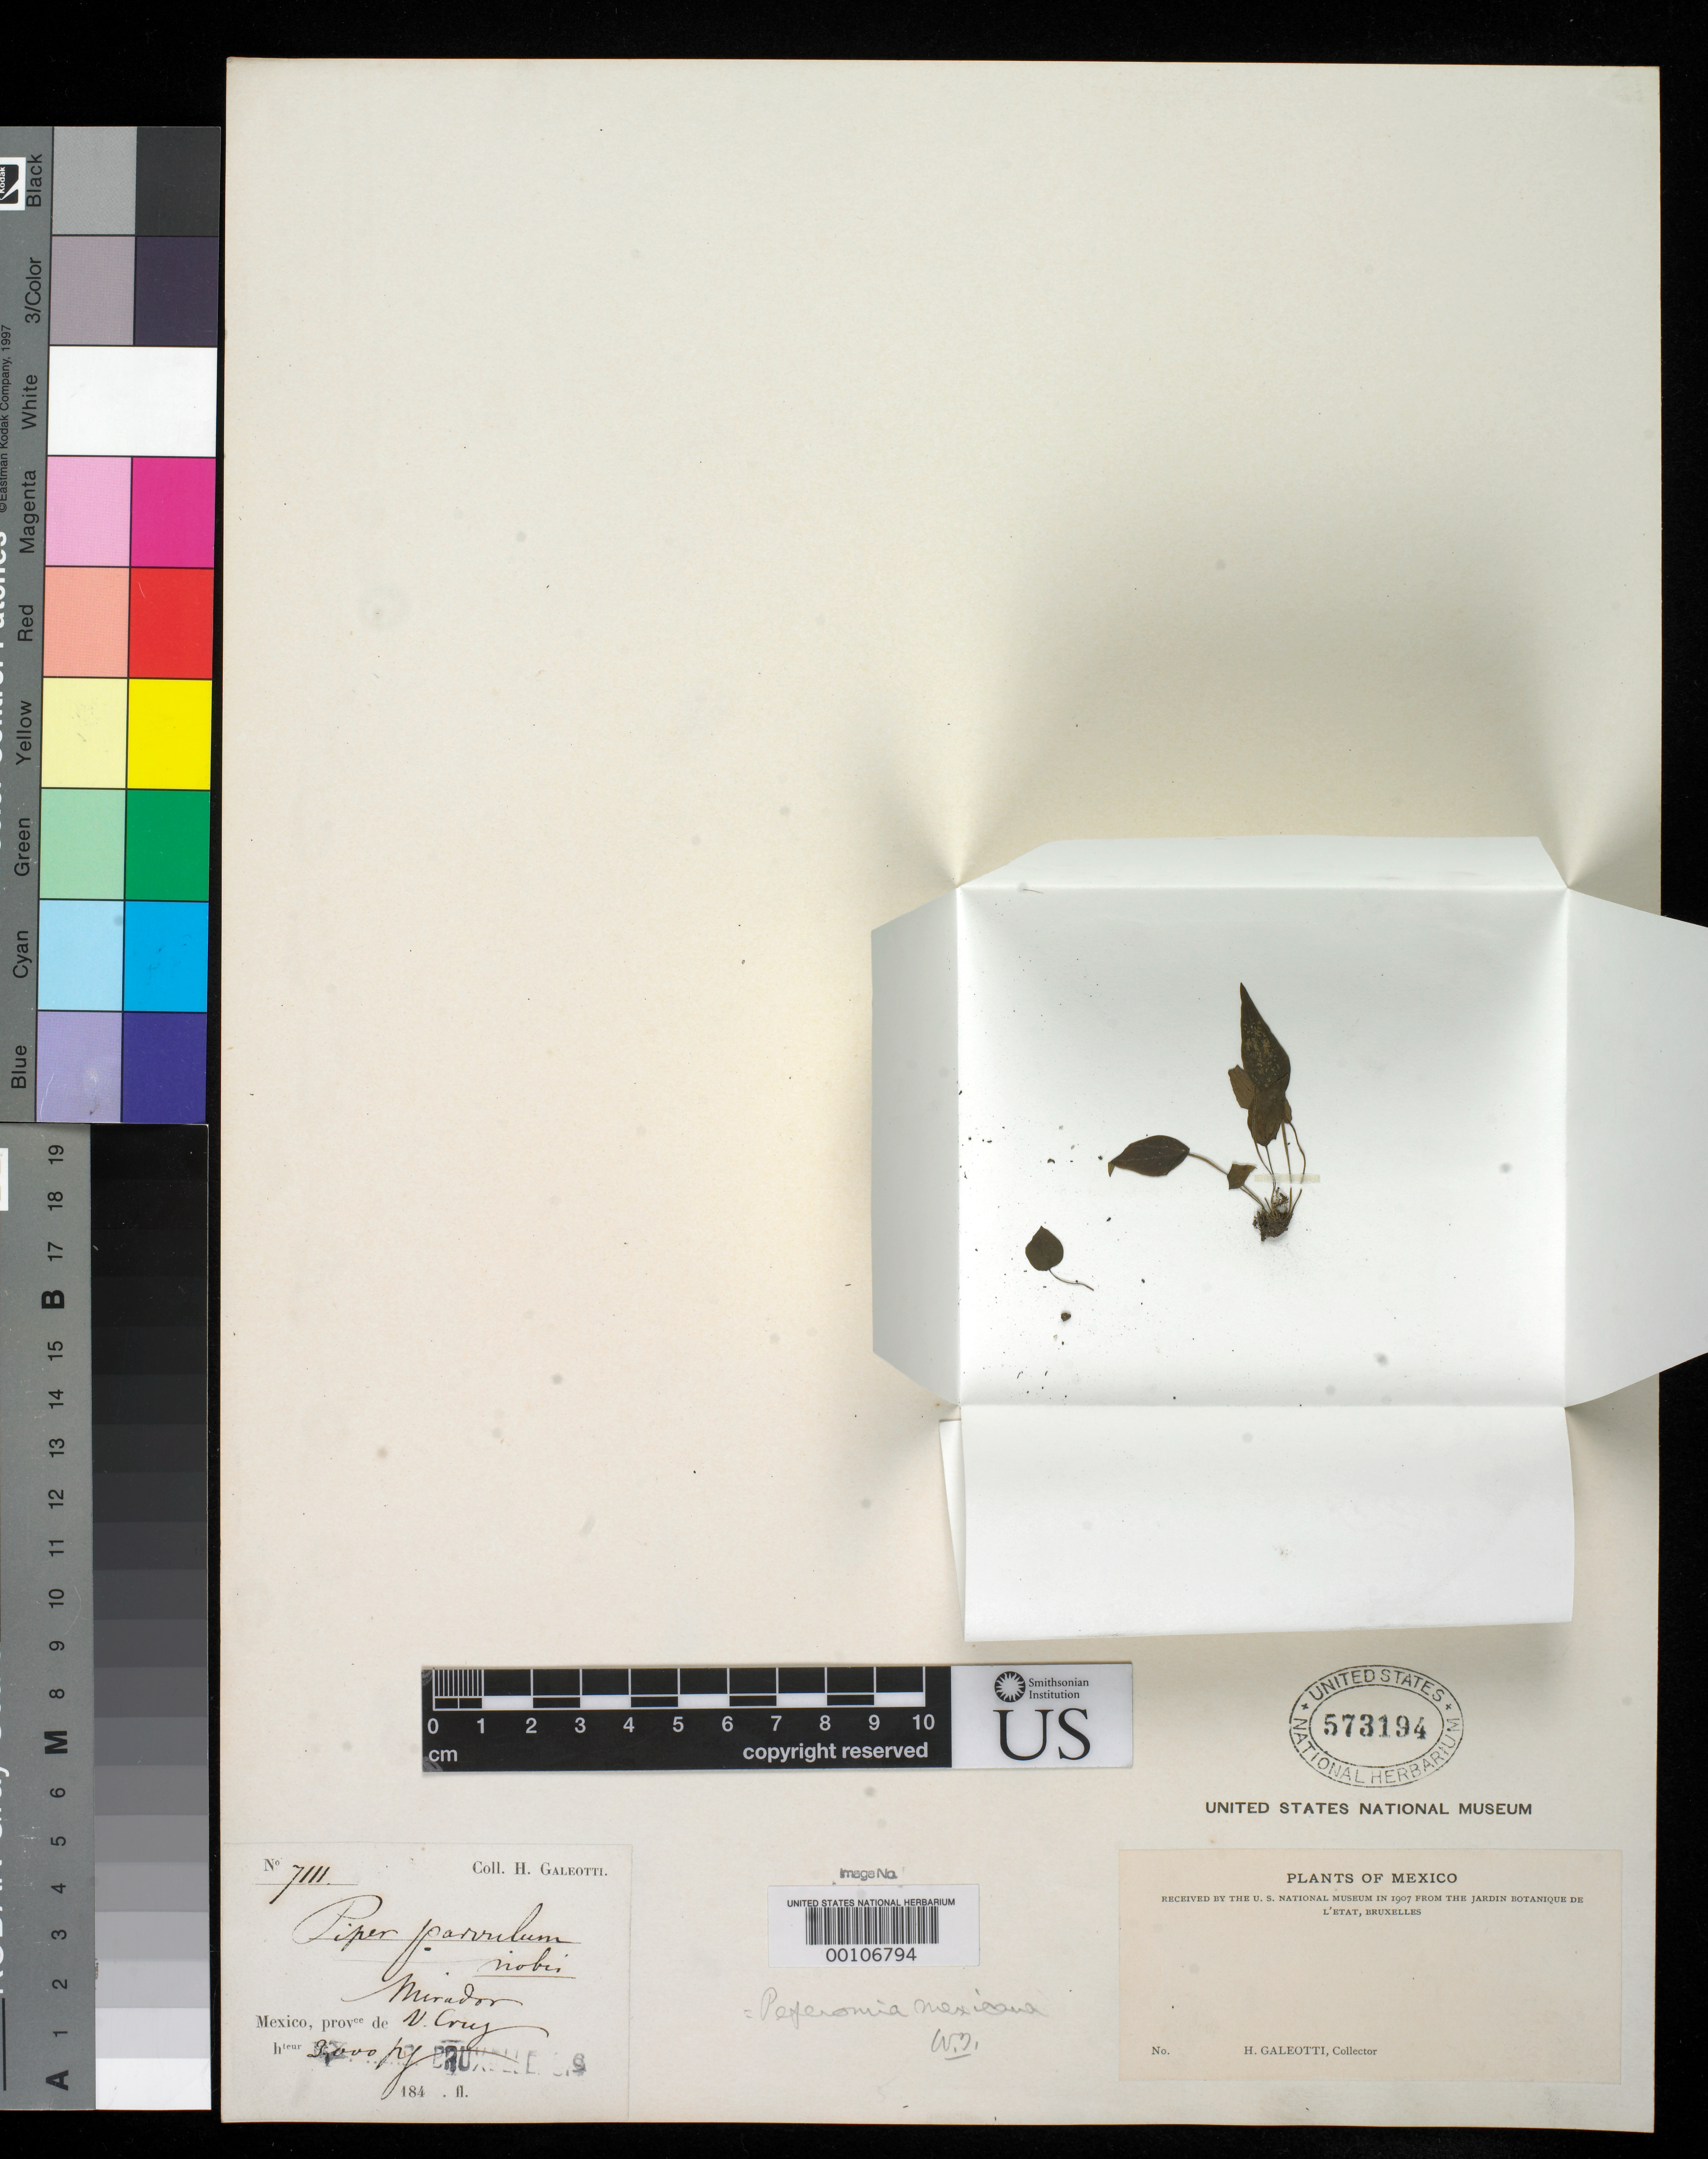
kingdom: Plantae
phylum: Tracheophyta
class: Magnoliopsida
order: Piperales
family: Piperaceae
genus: Piper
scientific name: Piper parvulum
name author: M. Martens & Galeotti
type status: Type Collection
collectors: H. G. Galeotti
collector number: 7111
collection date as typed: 184-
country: Mexico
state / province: Veracruz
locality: Mirador.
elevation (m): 914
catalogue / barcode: US 573194